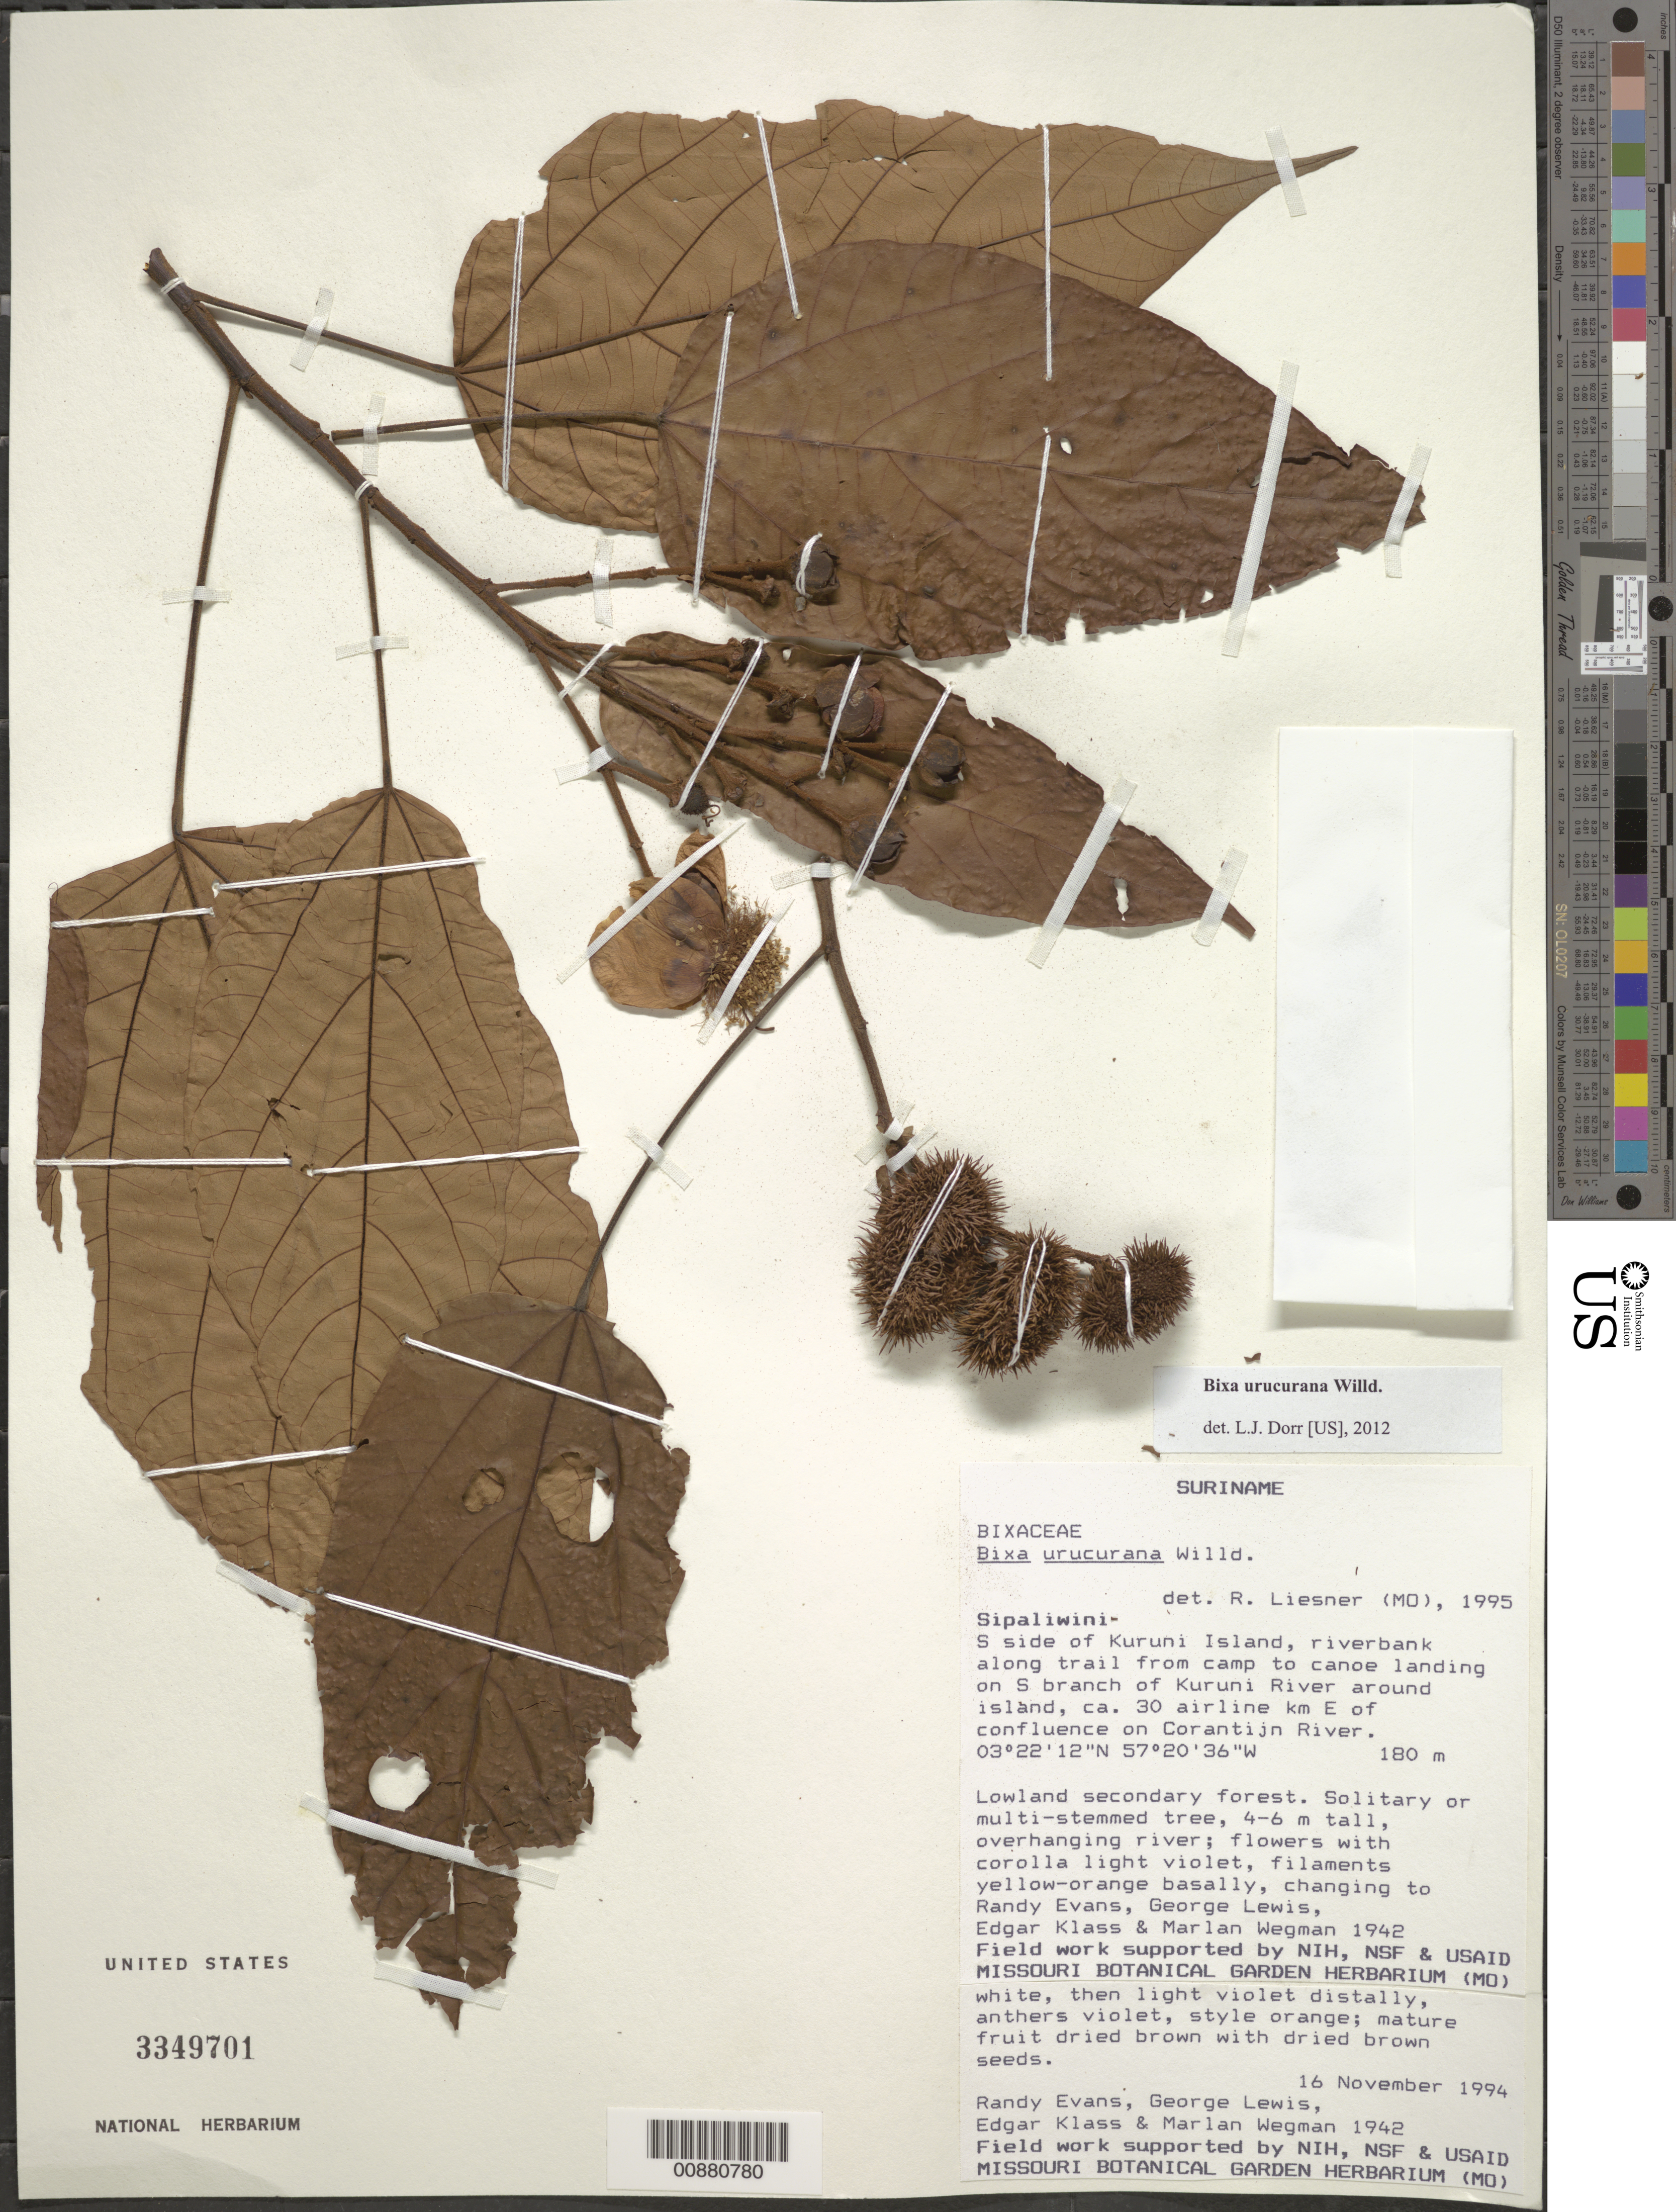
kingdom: Plantae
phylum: Tracheophyta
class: Magnoliopsida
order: Malvales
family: Bixaceae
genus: Bixa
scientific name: Bixa urucurana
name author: Willd.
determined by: Liesner, R. L.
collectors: R. Evans, G. Lewis, E. Klass & M. Wegman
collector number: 1942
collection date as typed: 16-Nov-94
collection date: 1994-11-16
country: Suriname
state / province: Sipaliwini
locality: Kuruni Island, S side, trail on S branch of Kuruni R.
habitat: Lowland secondary forest, overhanging river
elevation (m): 180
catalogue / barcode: US 3349701